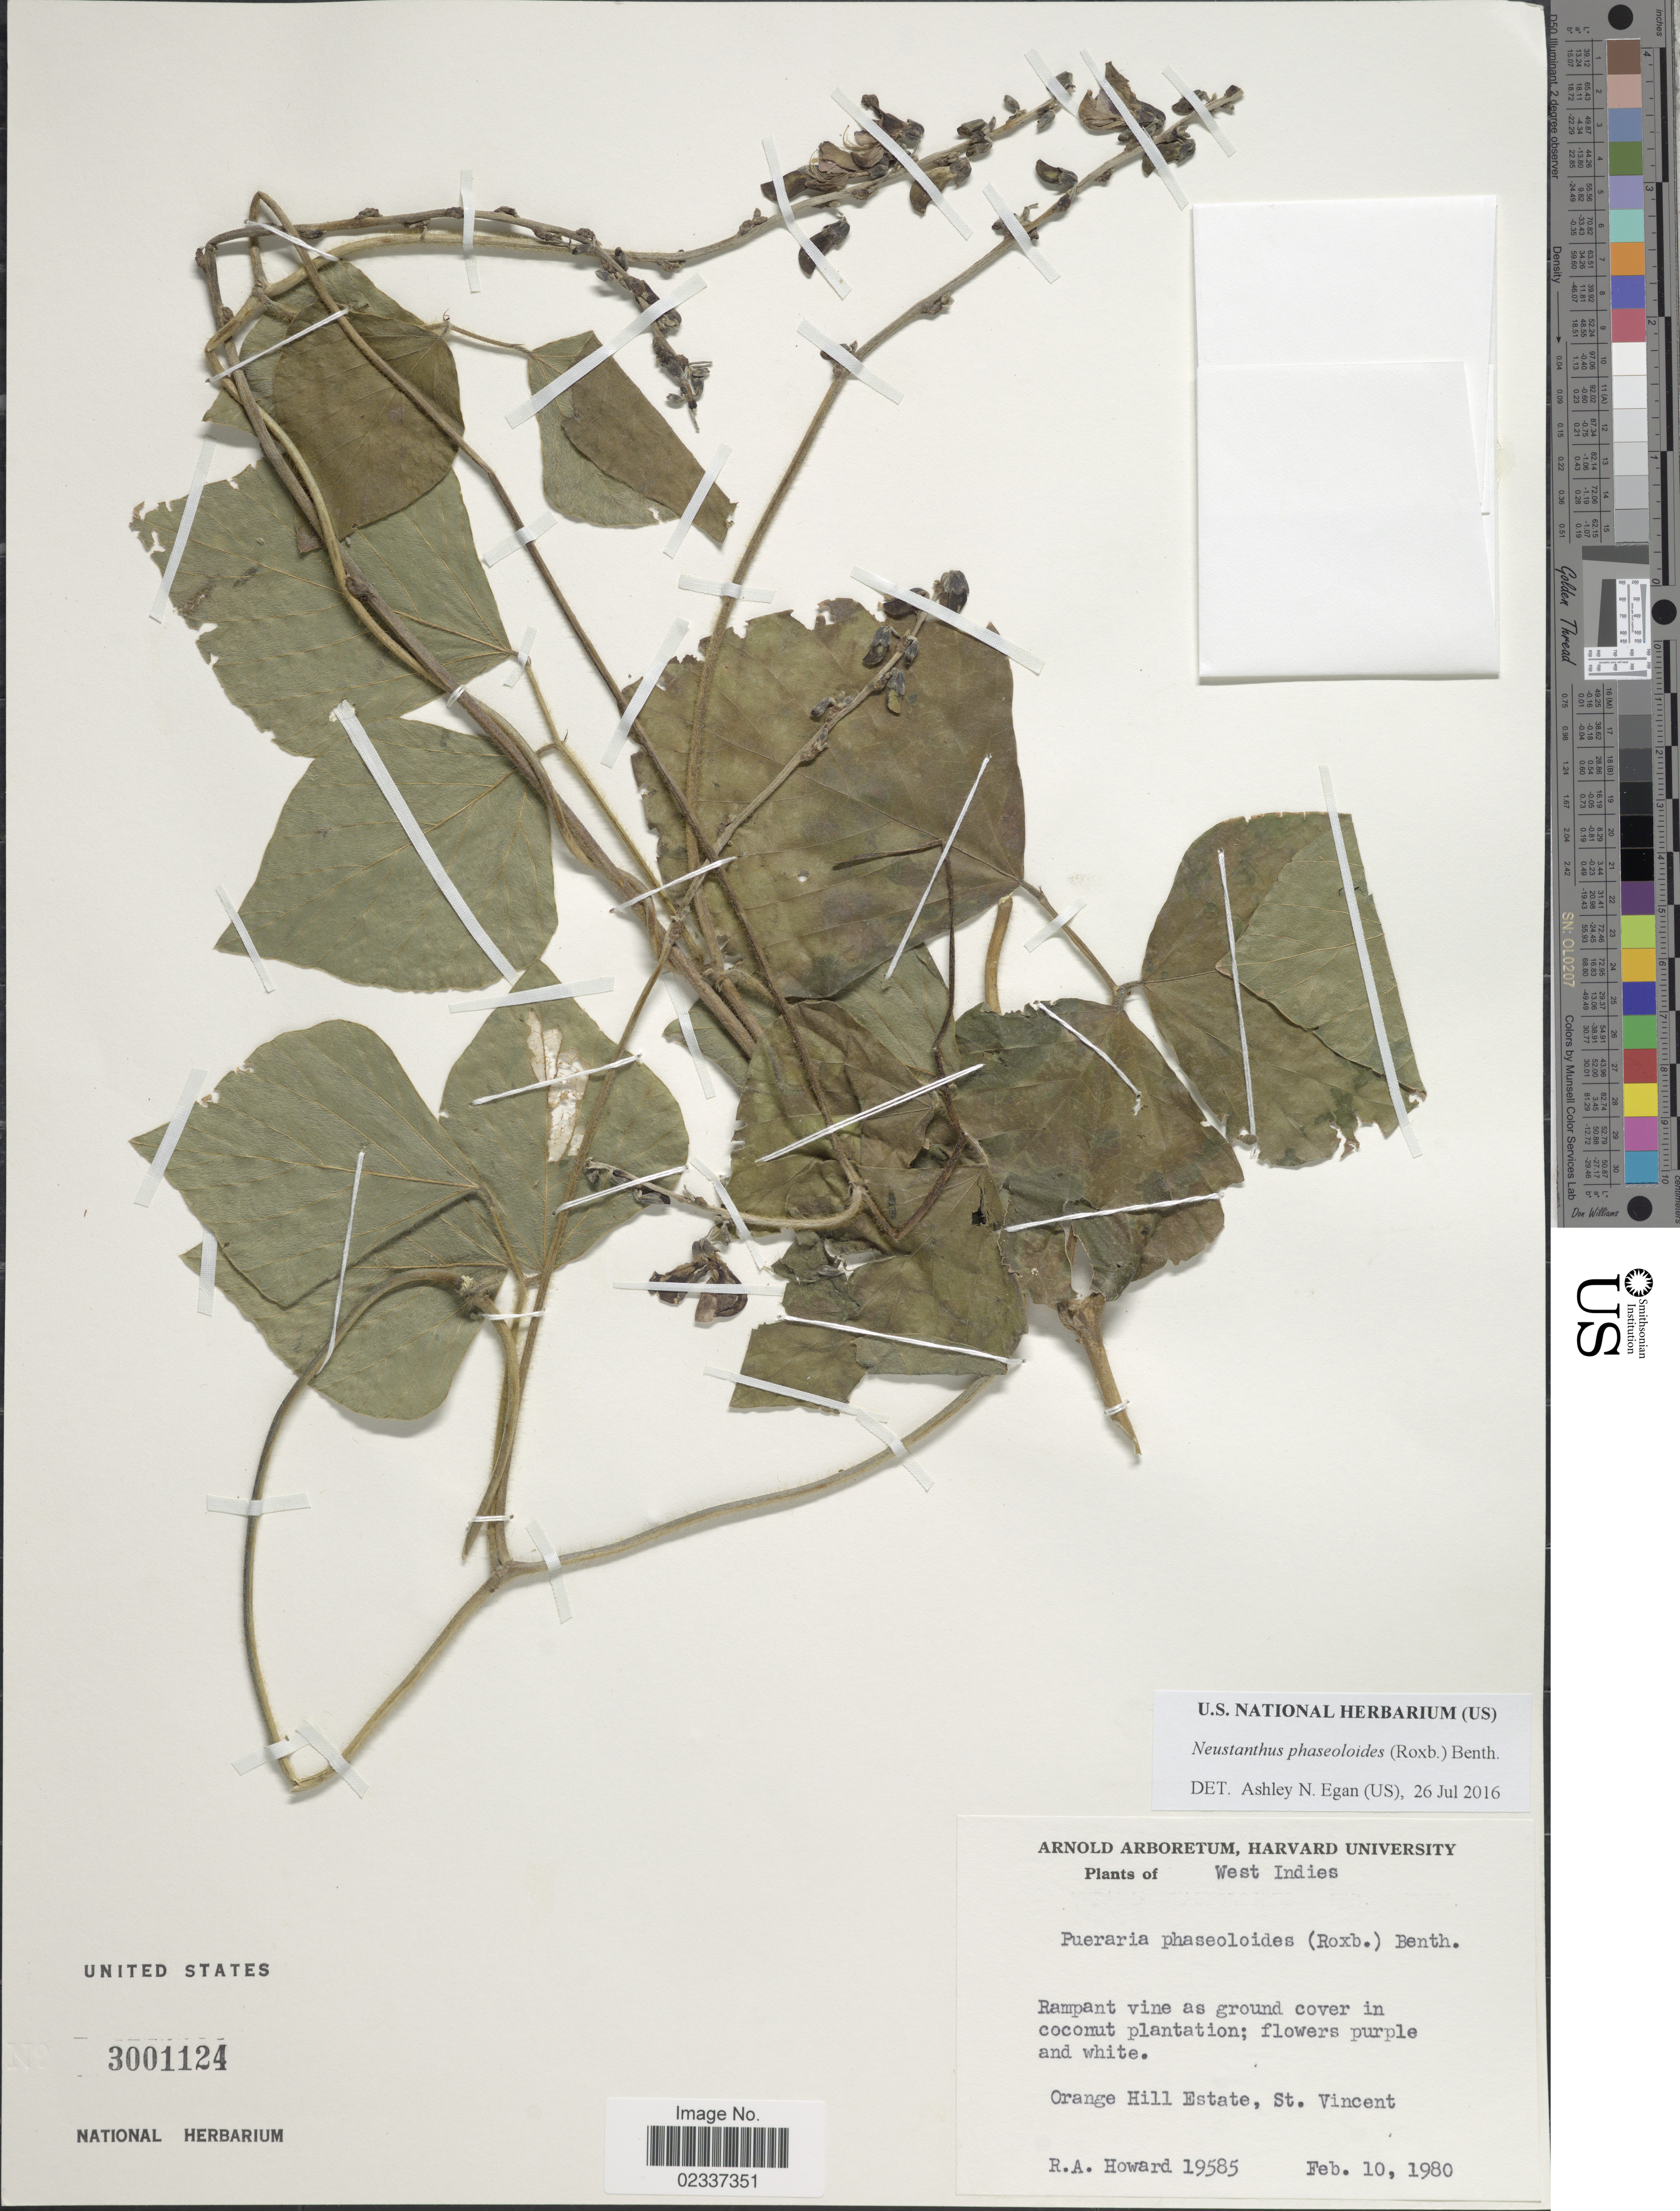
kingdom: Plantae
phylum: Tracheophyta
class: Magnoliopsida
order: Fabales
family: Fabaceae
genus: Neustanthus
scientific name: Neustanthus phaseoloides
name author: (Roxb.) Benth.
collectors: R. A. Howard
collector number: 19585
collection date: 1980-02-10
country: St. Vincent - Grenadines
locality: West Indies: Orange Hill Estate, St. Vincent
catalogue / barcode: US 3001124